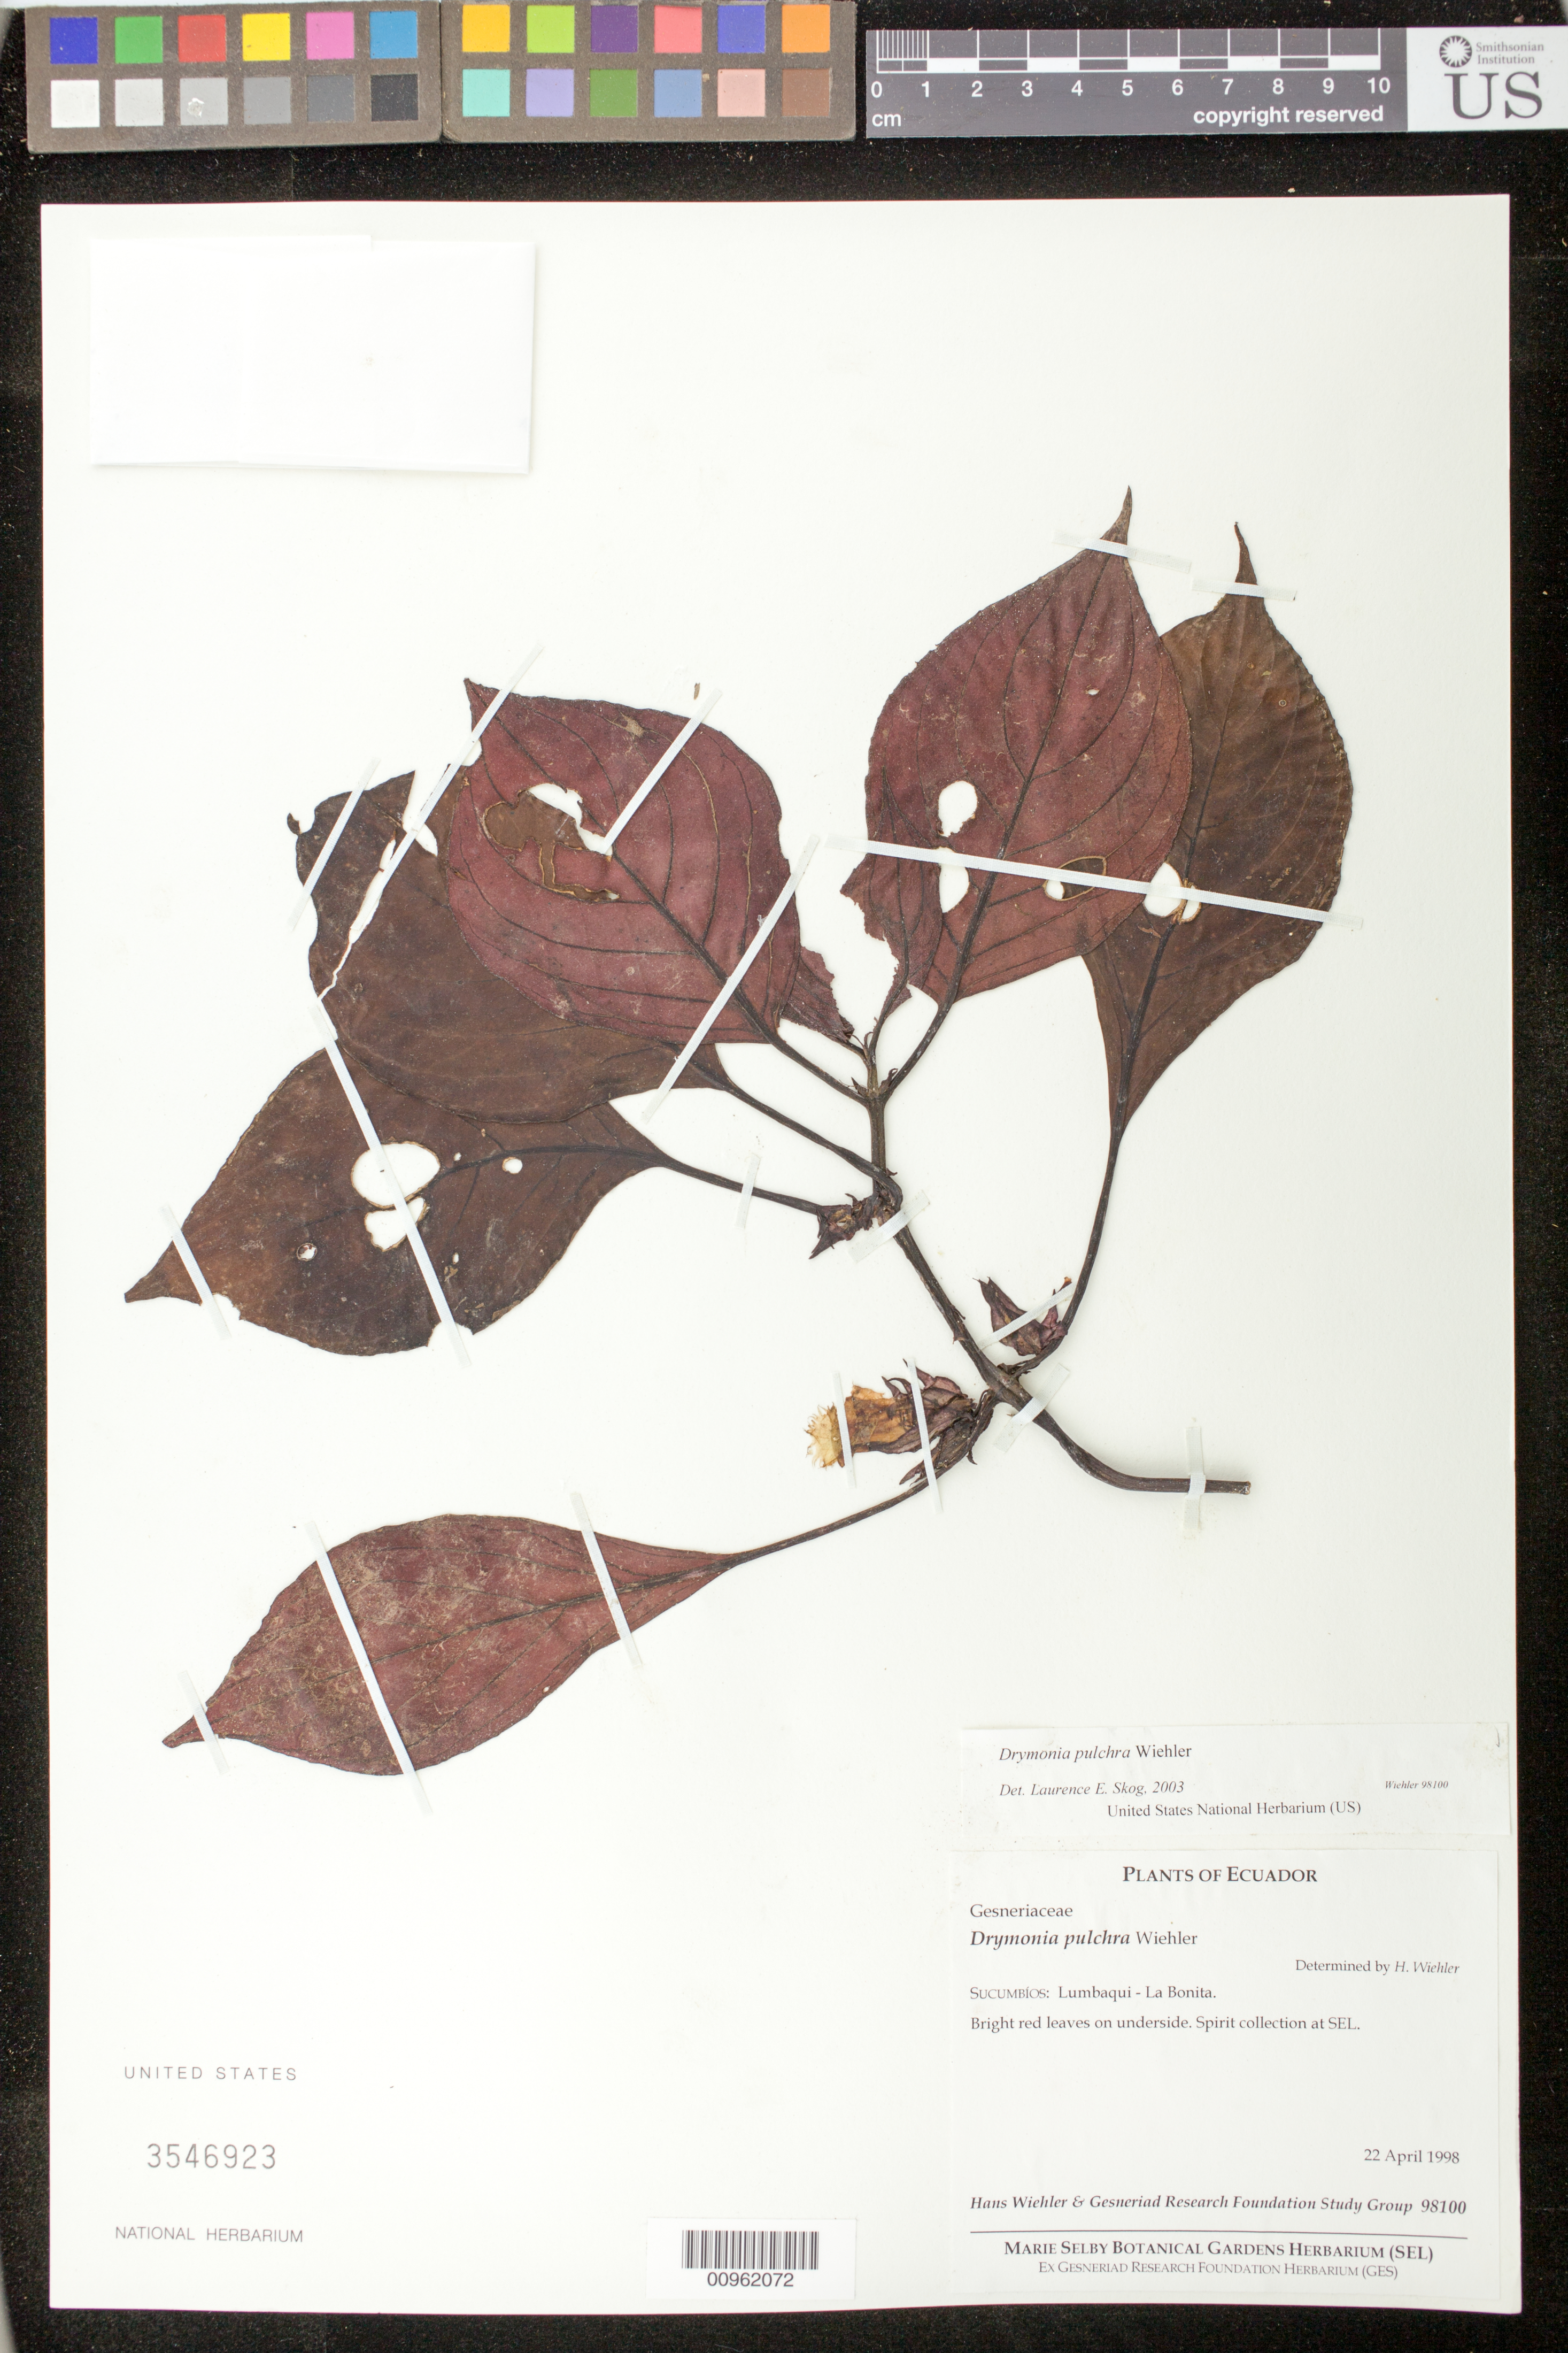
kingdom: Plantae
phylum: Tracheophyta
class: Magnoliopsida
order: Lamiales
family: Gesneriaceae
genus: Drymonia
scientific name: Drymonia pulchra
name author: Wiehler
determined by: Skog, Laurence E.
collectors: H. J. Wiehler & GRF Study Group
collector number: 98100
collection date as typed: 22 Apr 1998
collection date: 1998-04-22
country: Ecuador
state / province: Sucumbíos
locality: Sucumbíos: Lumbaqui - La Bonita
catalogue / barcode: US 3546923